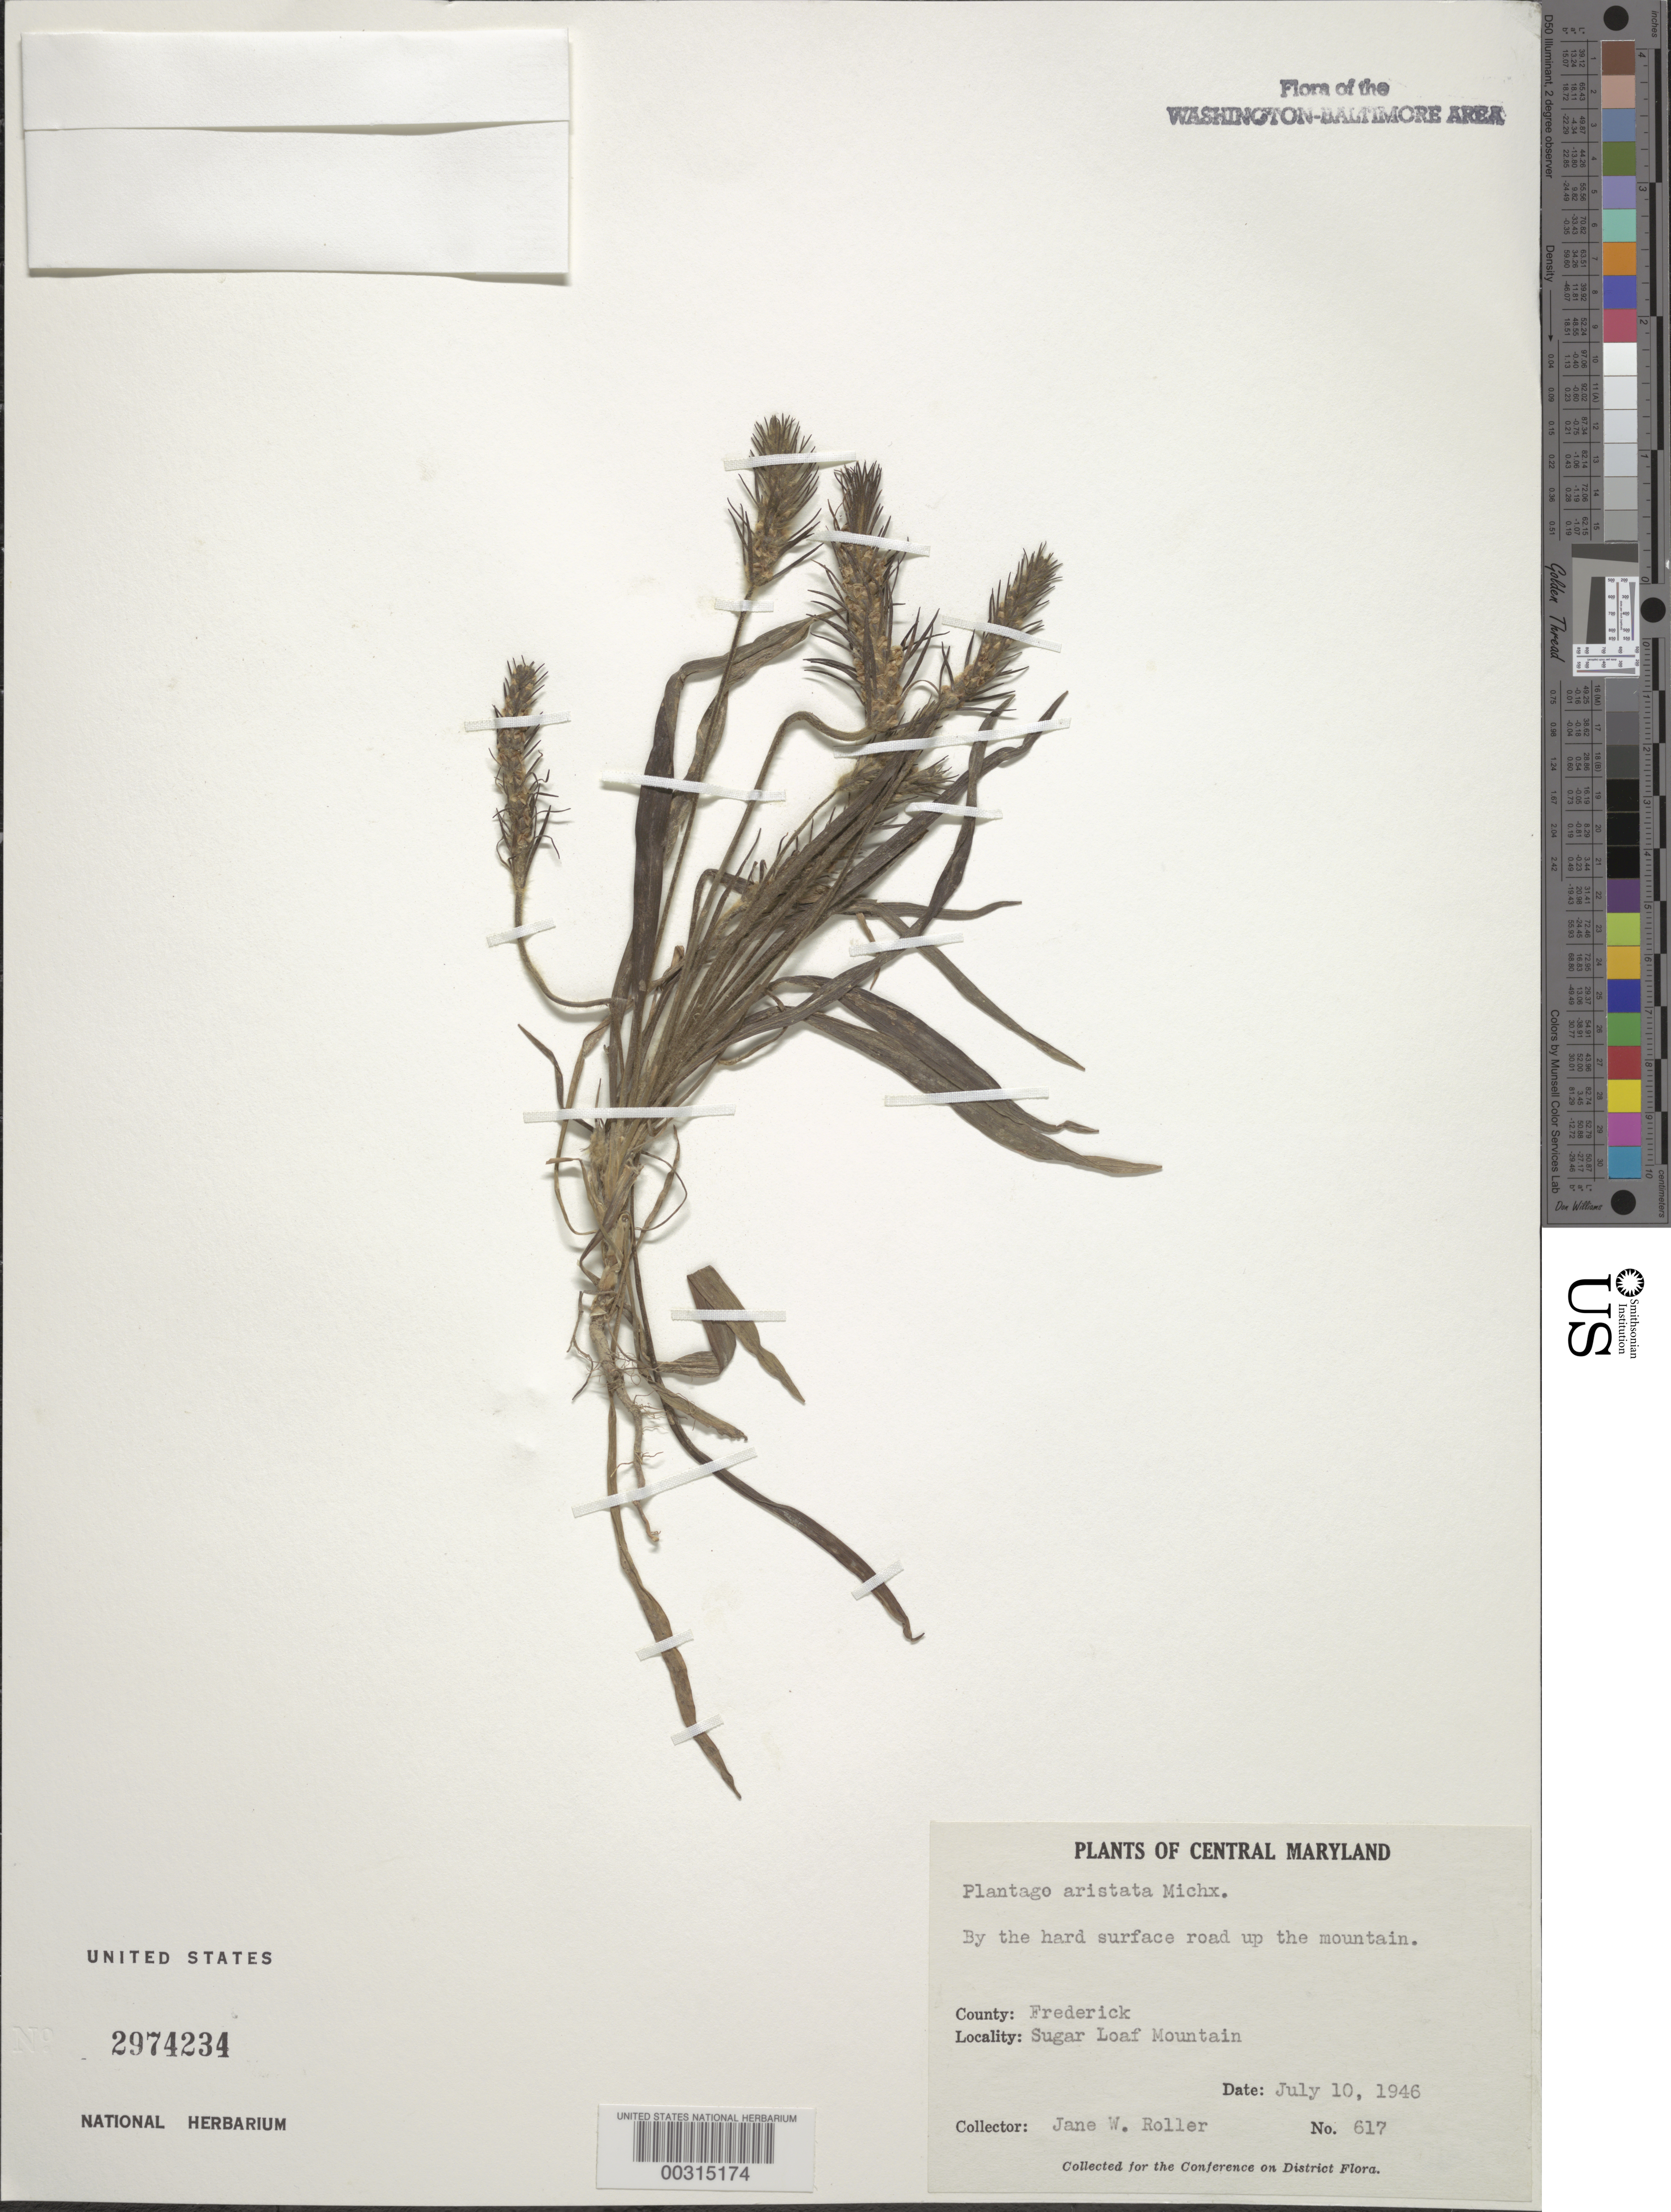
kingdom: Plantae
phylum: Tracheophyta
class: Magnoliopsida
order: Lamiales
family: Plantaginaceae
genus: Plantago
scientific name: Plantago aristata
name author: Michx.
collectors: J. W. Roller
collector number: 617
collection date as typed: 10 Jul 1946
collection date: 1946-07-10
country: United States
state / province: Maryland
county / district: Frederick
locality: Sugar Loaf Mountain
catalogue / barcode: US 2974234